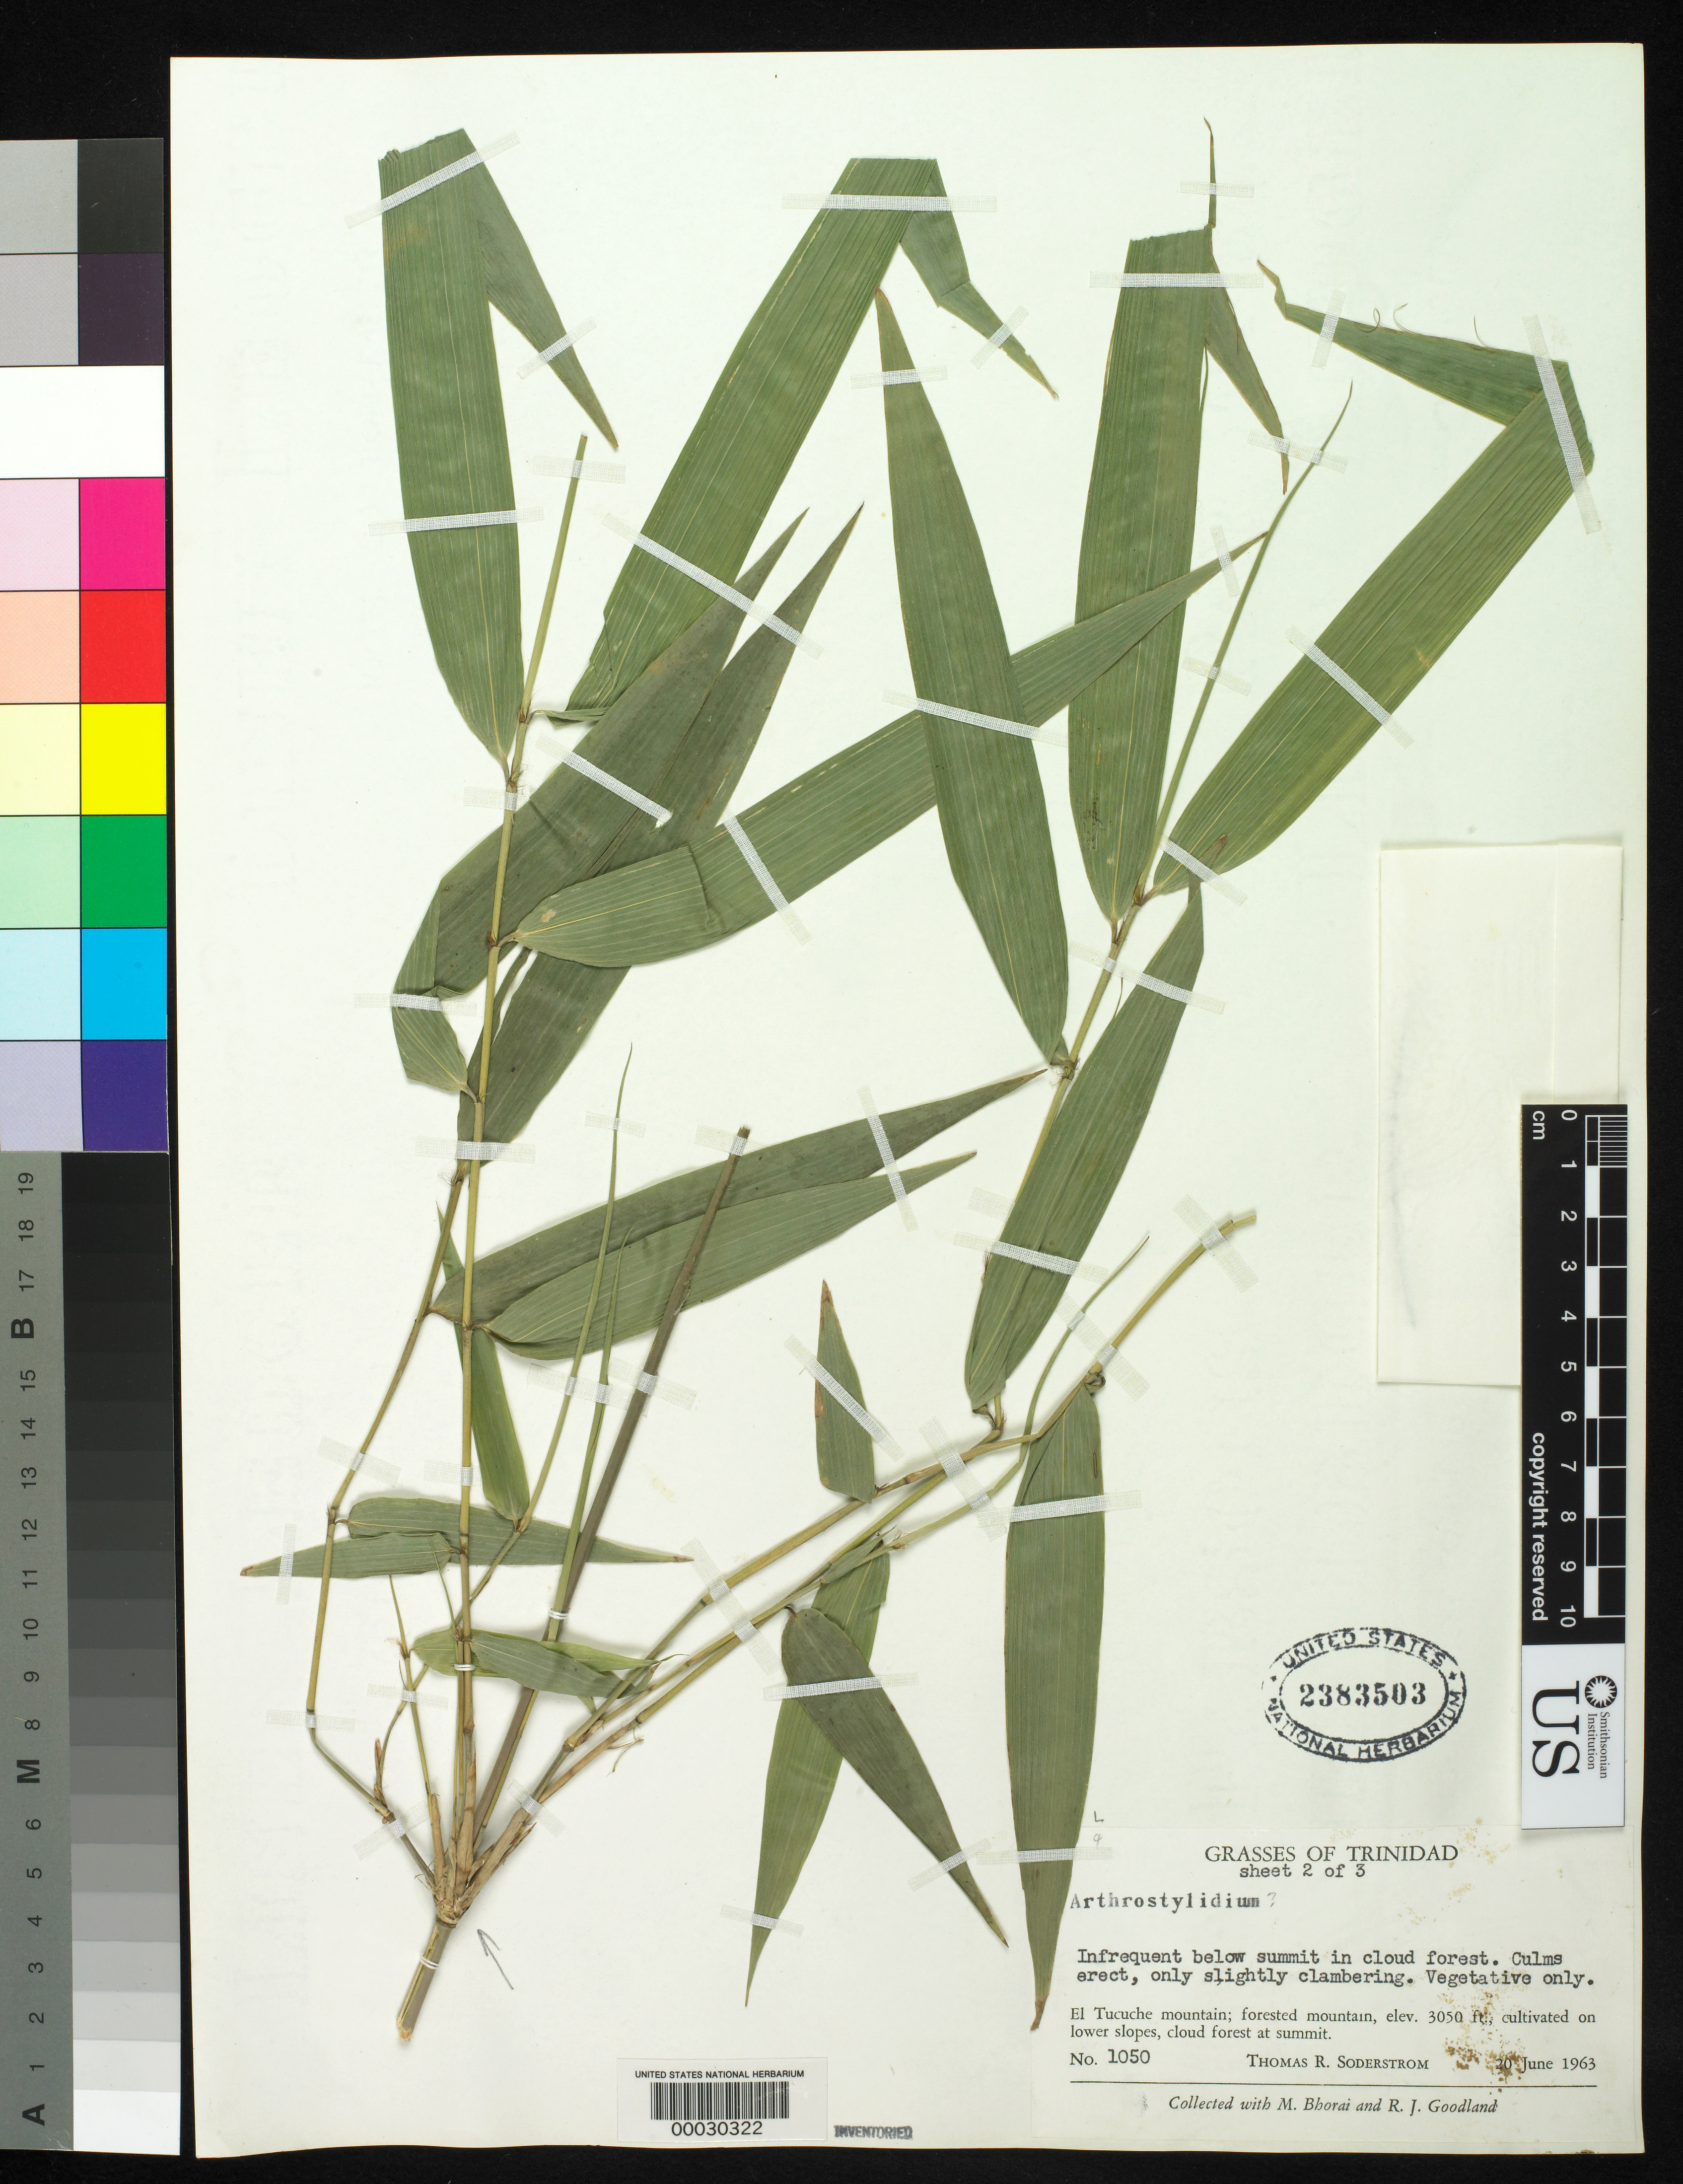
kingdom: Plantae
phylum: Tracheophyta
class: Liliopsida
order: Poales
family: Poaceae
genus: Arthrostylidium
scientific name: Arthrostylidium venezuelae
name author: (Steud.) McClure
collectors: T. R. Soderstrom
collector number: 1050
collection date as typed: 20 Jun 1963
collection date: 1963-06-20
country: Trinidad and Tobago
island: Trinidad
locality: El tucuche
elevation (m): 930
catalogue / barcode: US 2383503